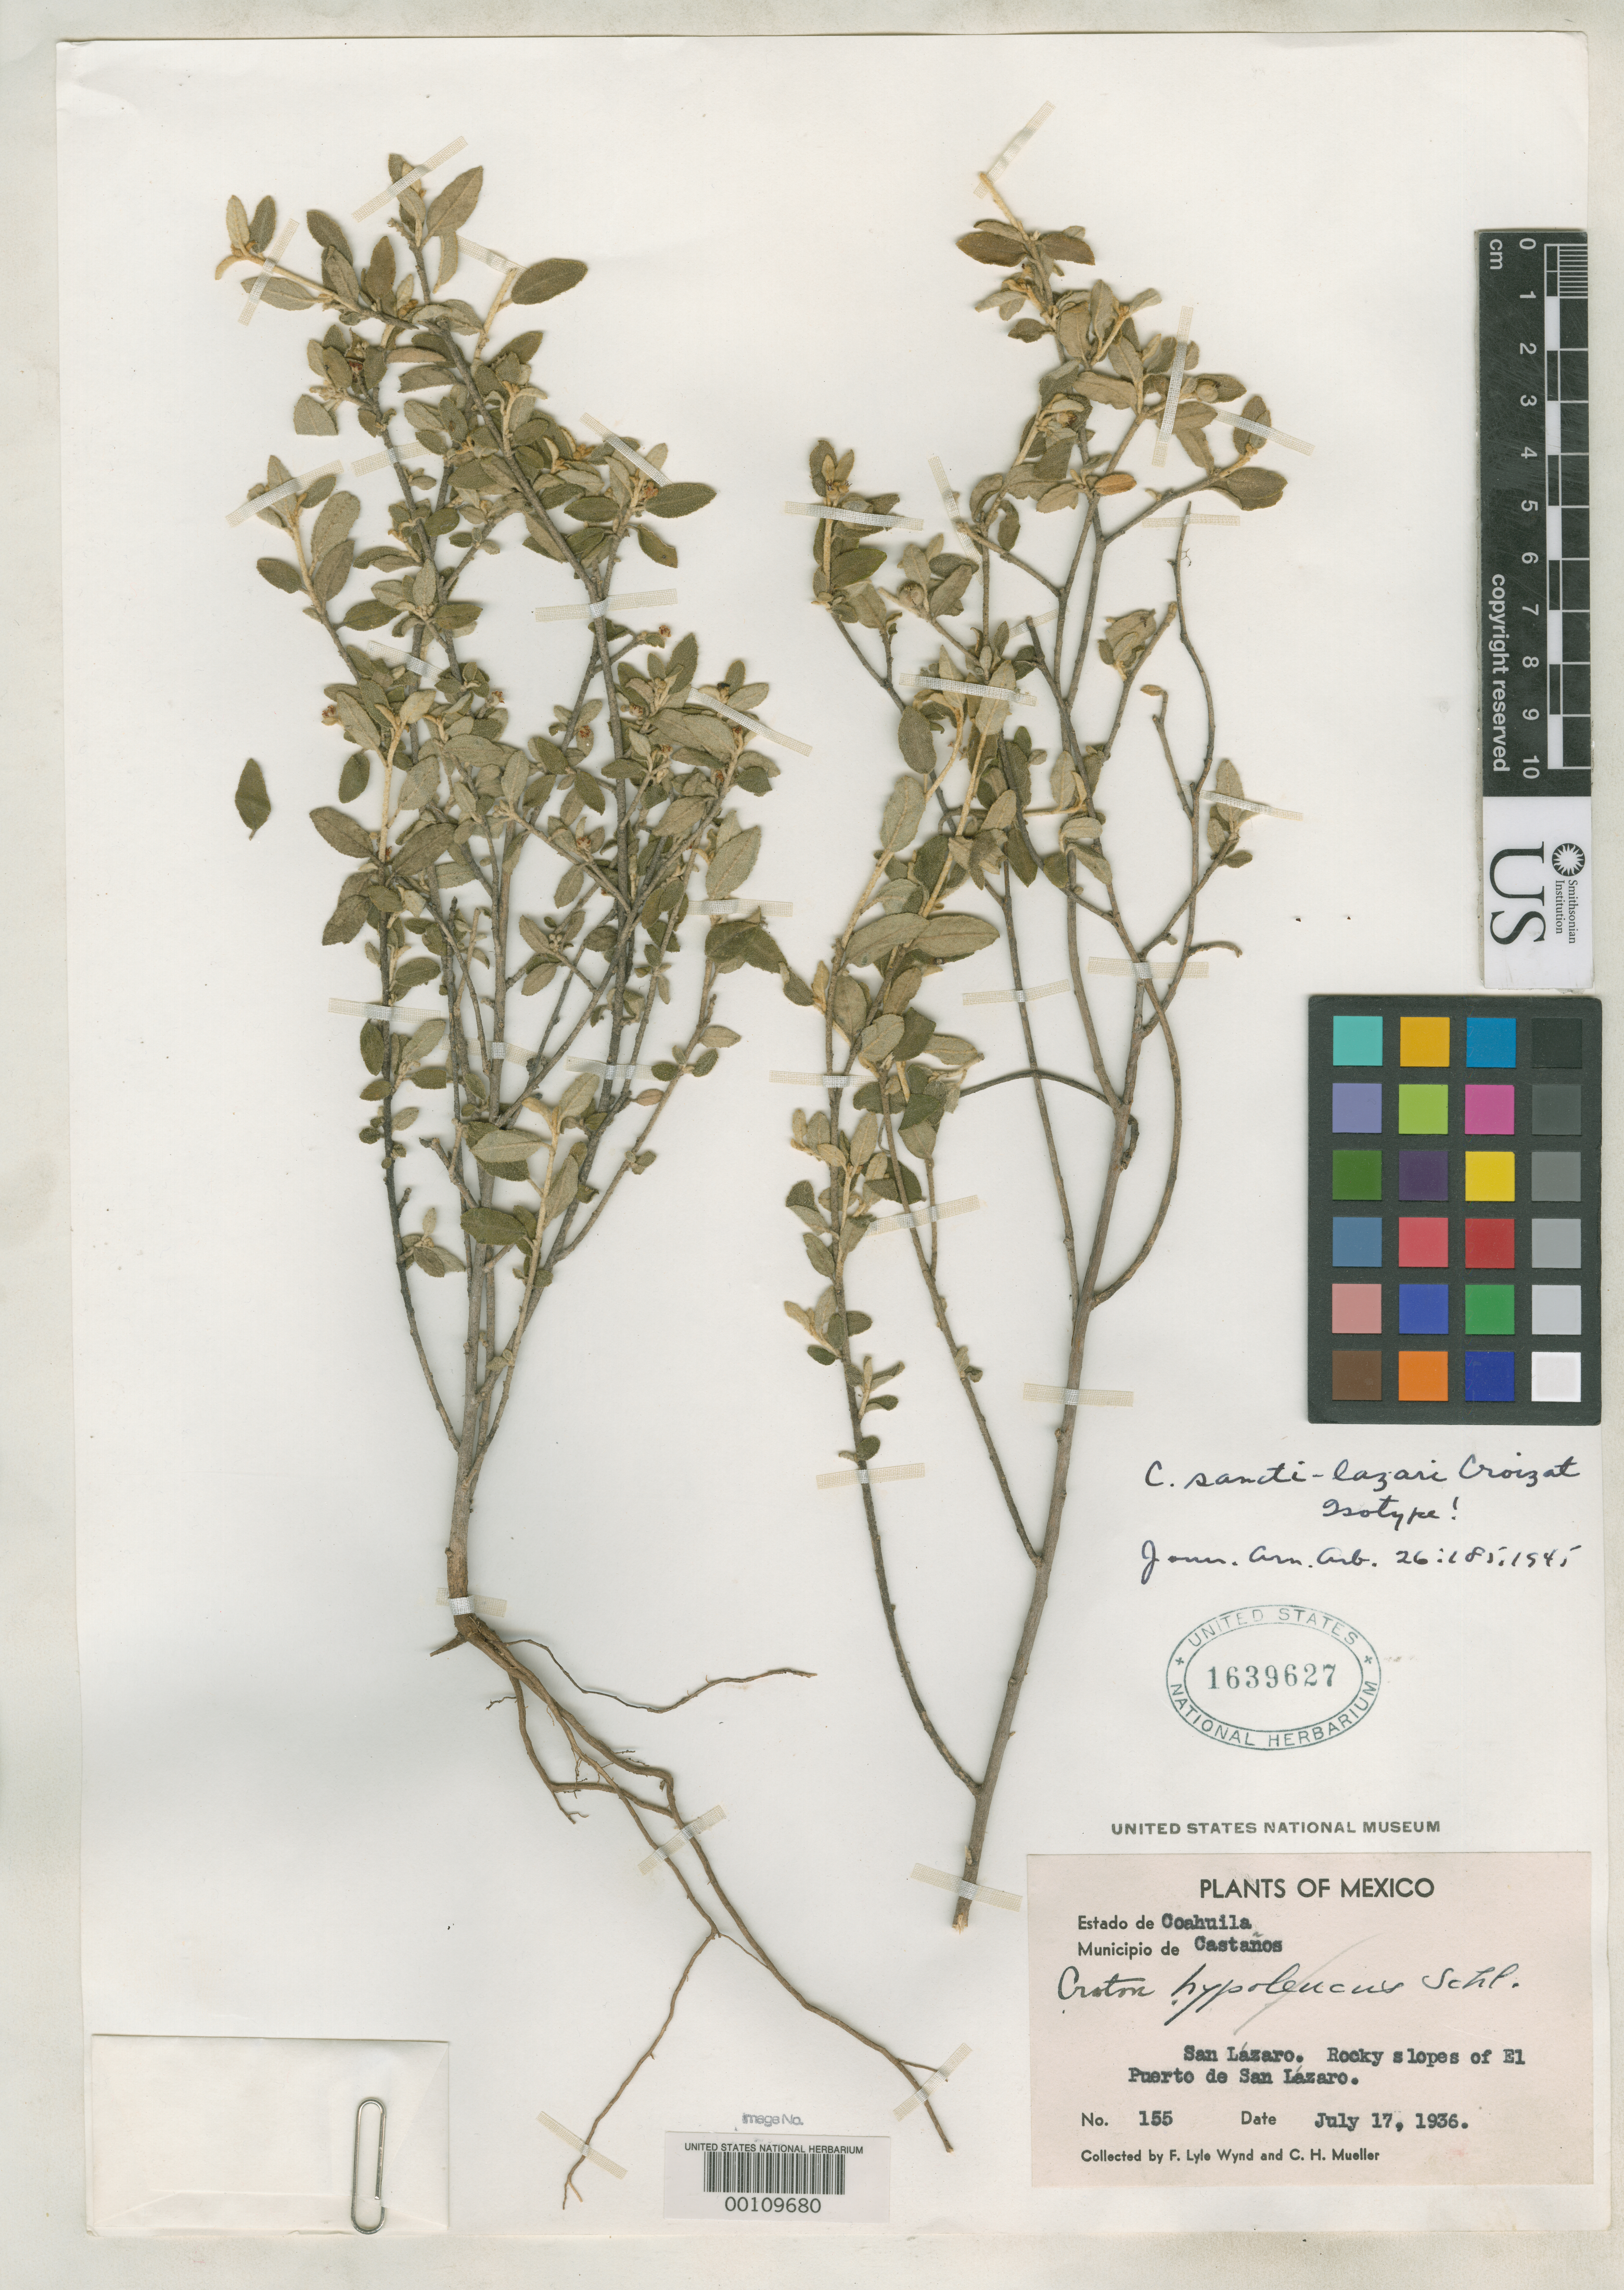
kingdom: Plantae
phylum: Tracheophyta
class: Magnoliopsida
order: Malpighiales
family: Euphorbiaceae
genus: Croton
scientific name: Croton sancti-lazari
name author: Croizat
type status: Isotype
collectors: F. L. Wynd & C. H. Muller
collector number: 155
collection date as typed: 17 Jul 1936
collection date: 1936-07-17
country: Mexico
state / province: Coahuila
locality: S of Castanos, slopes of El Puerto de San Lazaro.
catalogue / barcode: US 1639627